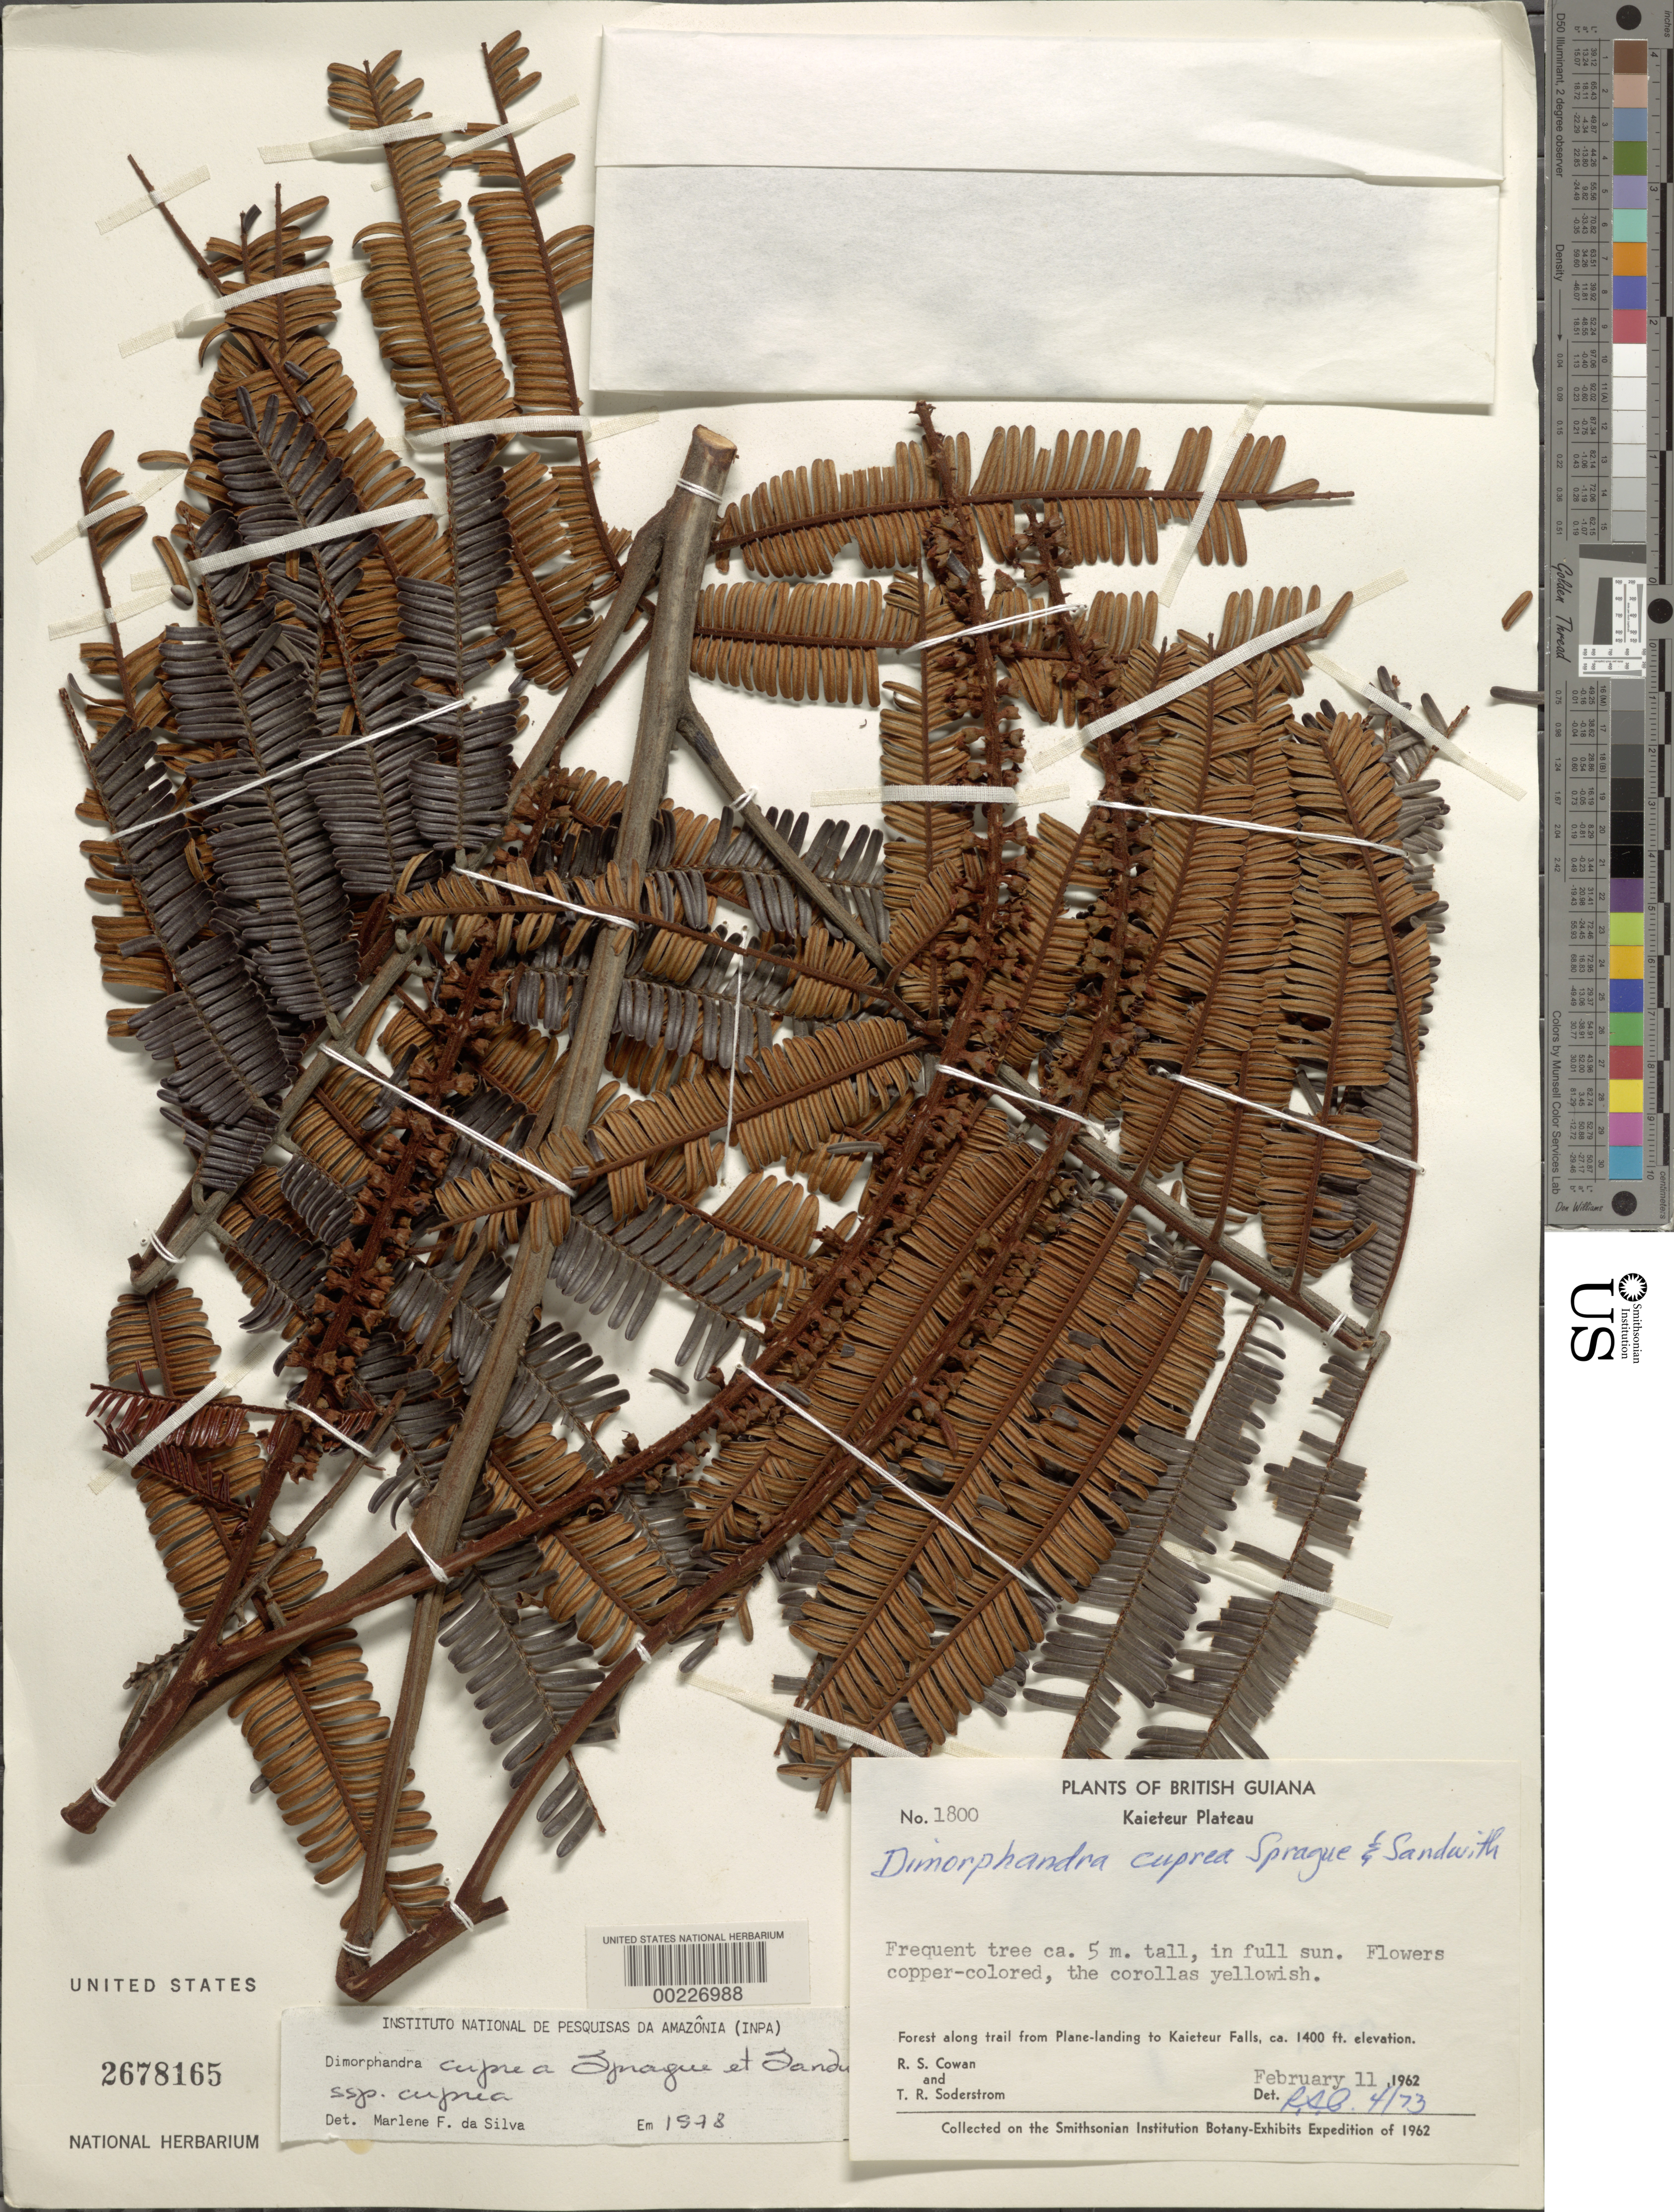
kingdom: Plantae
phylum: Tracheophyta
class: Magnoliopsida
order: Fabales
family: Fabaceae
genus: Dimorphandra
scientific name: Dimorphandra cuprea subsp. cuprea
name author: Sprague & Sandwith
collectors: R. S. Cowan & T. R. Soderstrom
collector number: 1800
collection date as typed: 11 Feb 1962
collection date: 1962-02-11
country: Guyana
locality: Forest along trail from plane-landing to kaieteur falls, kaieteur plateau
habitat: Forest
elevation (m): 427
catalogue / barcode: US 2678165